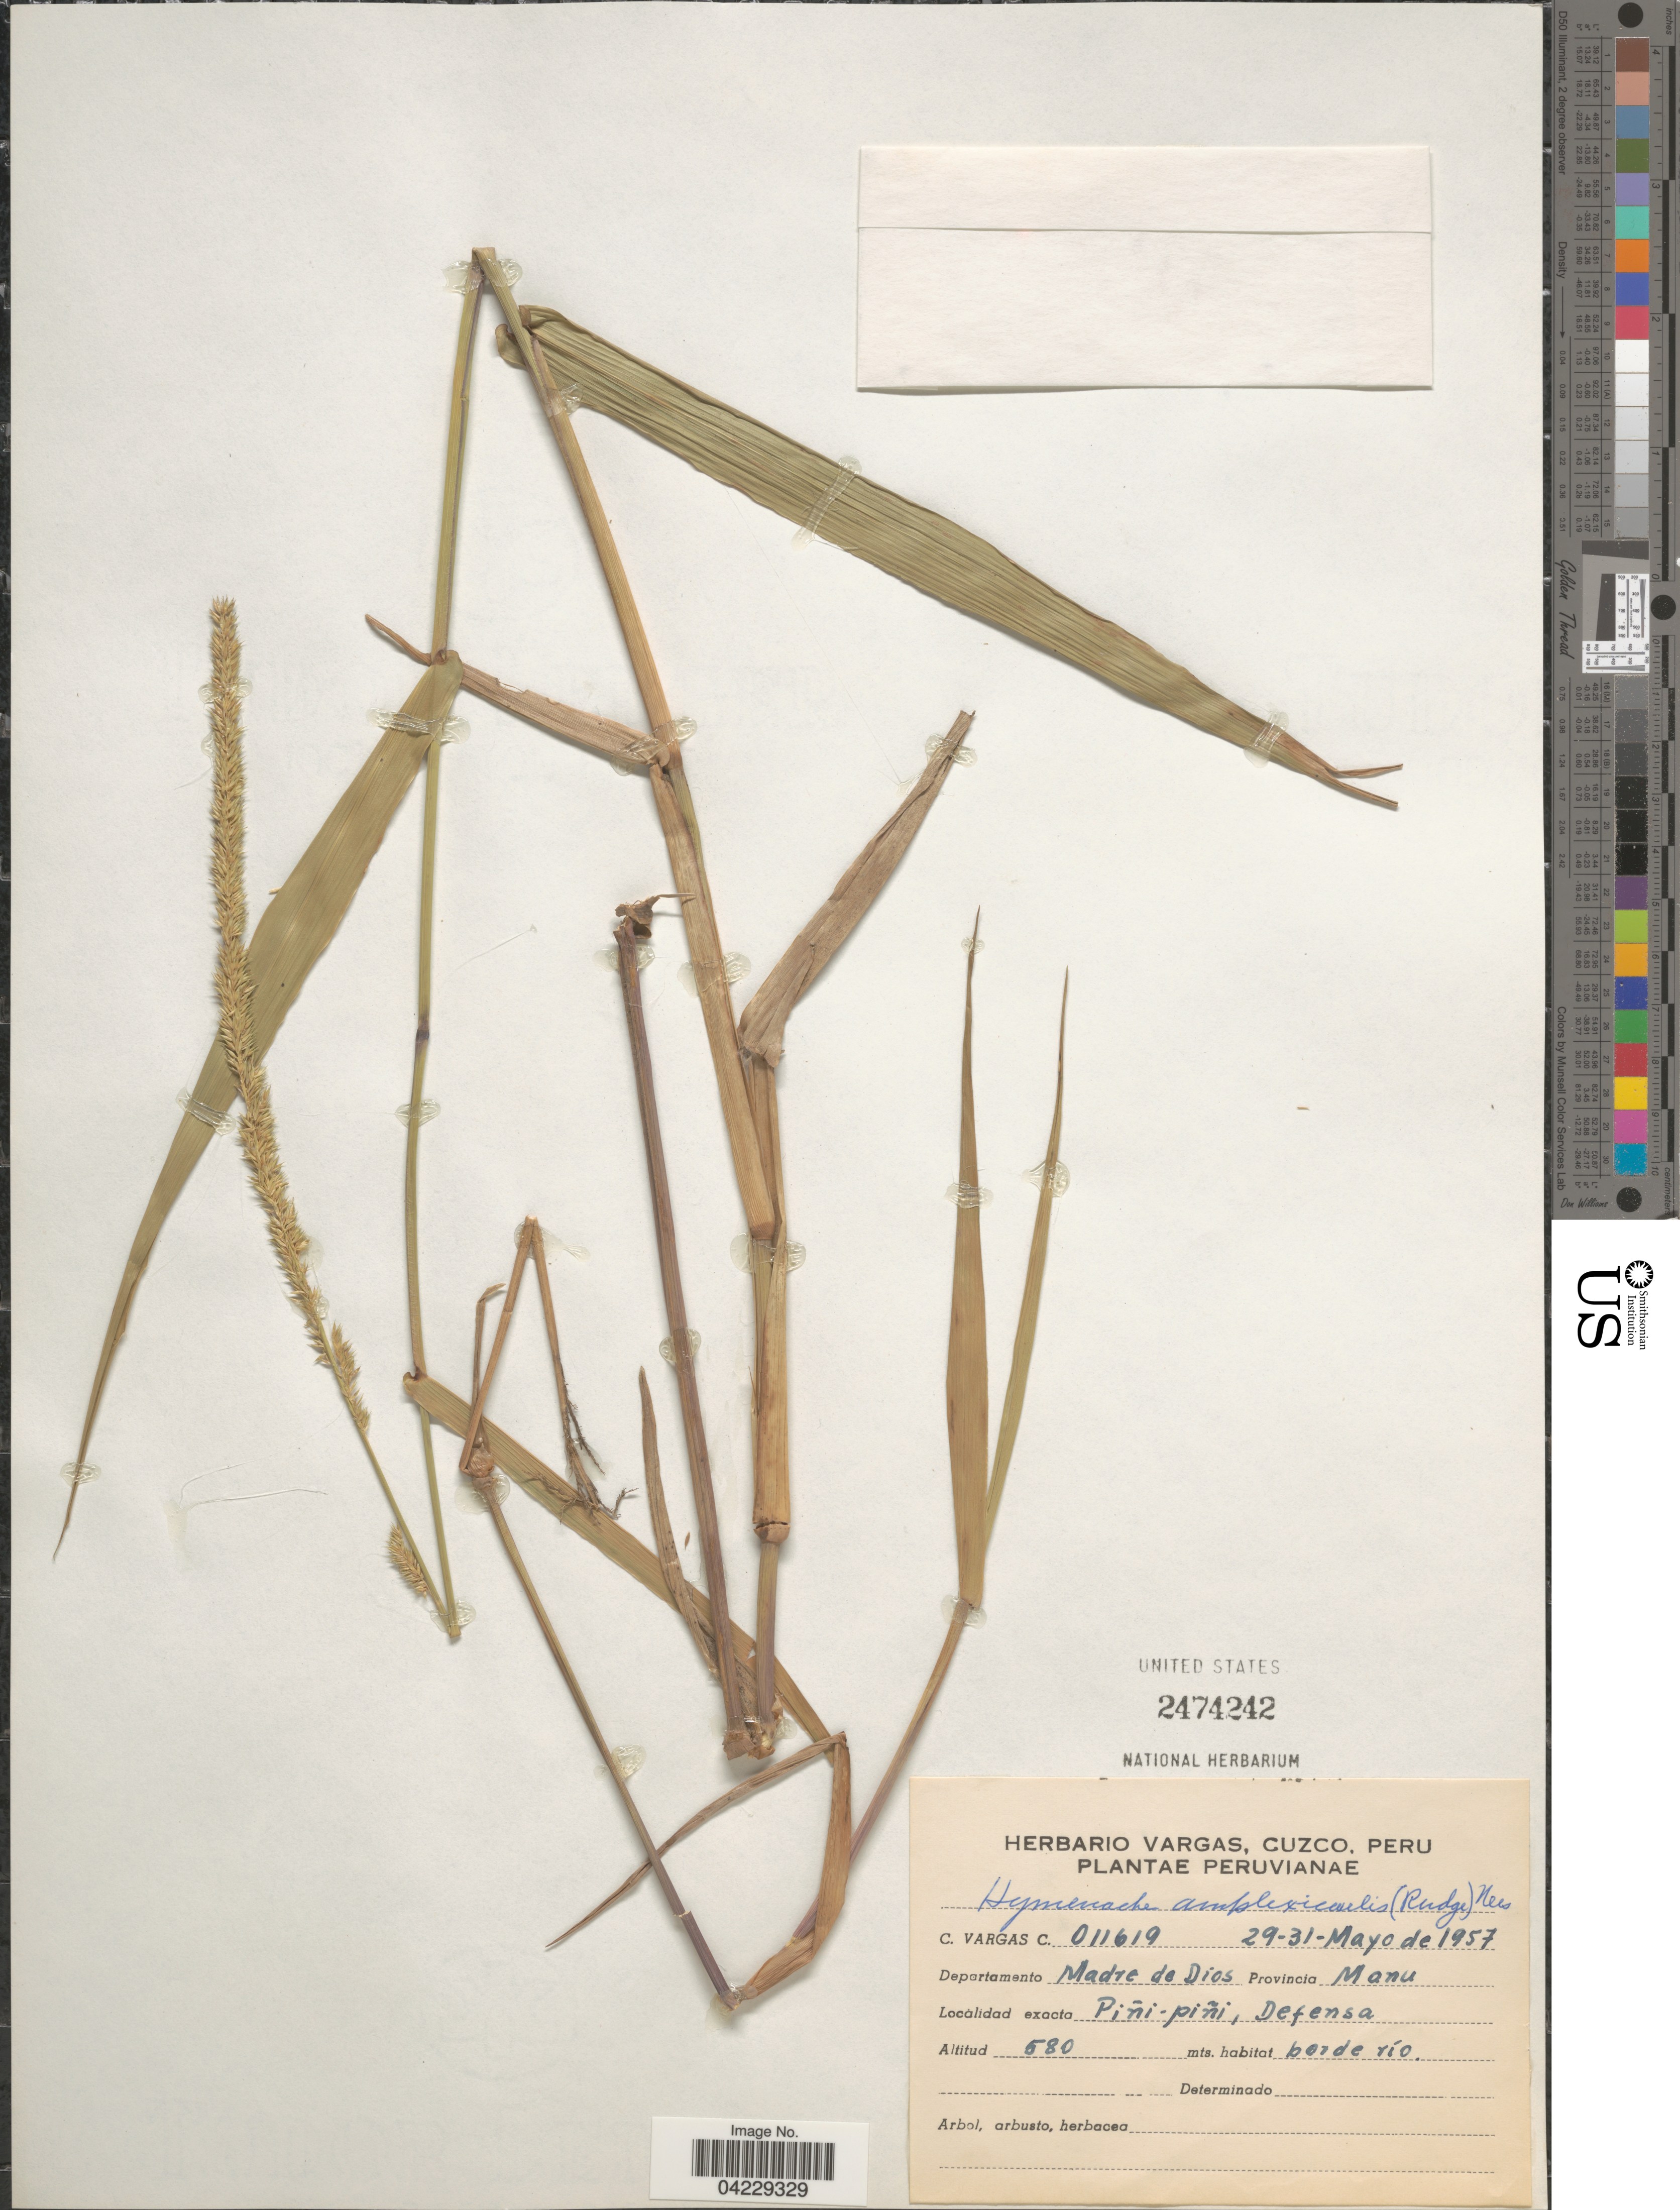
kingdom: Plantae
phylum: Tracheophyta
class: Liliopsida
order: Poales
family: Poaceae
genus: Hymenachne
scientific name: Hymenachne amplexicaulis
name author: (Rudge) Nees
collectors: C. Vargas Calderón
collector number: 011619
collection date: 1957-05-29/1957-05-31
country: Peru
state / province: Madre de Dios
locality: Departamento Madre de Dios. Provincia Manu. Piñi-piñi, Defensa.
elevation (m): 580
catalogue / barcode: US 2474242